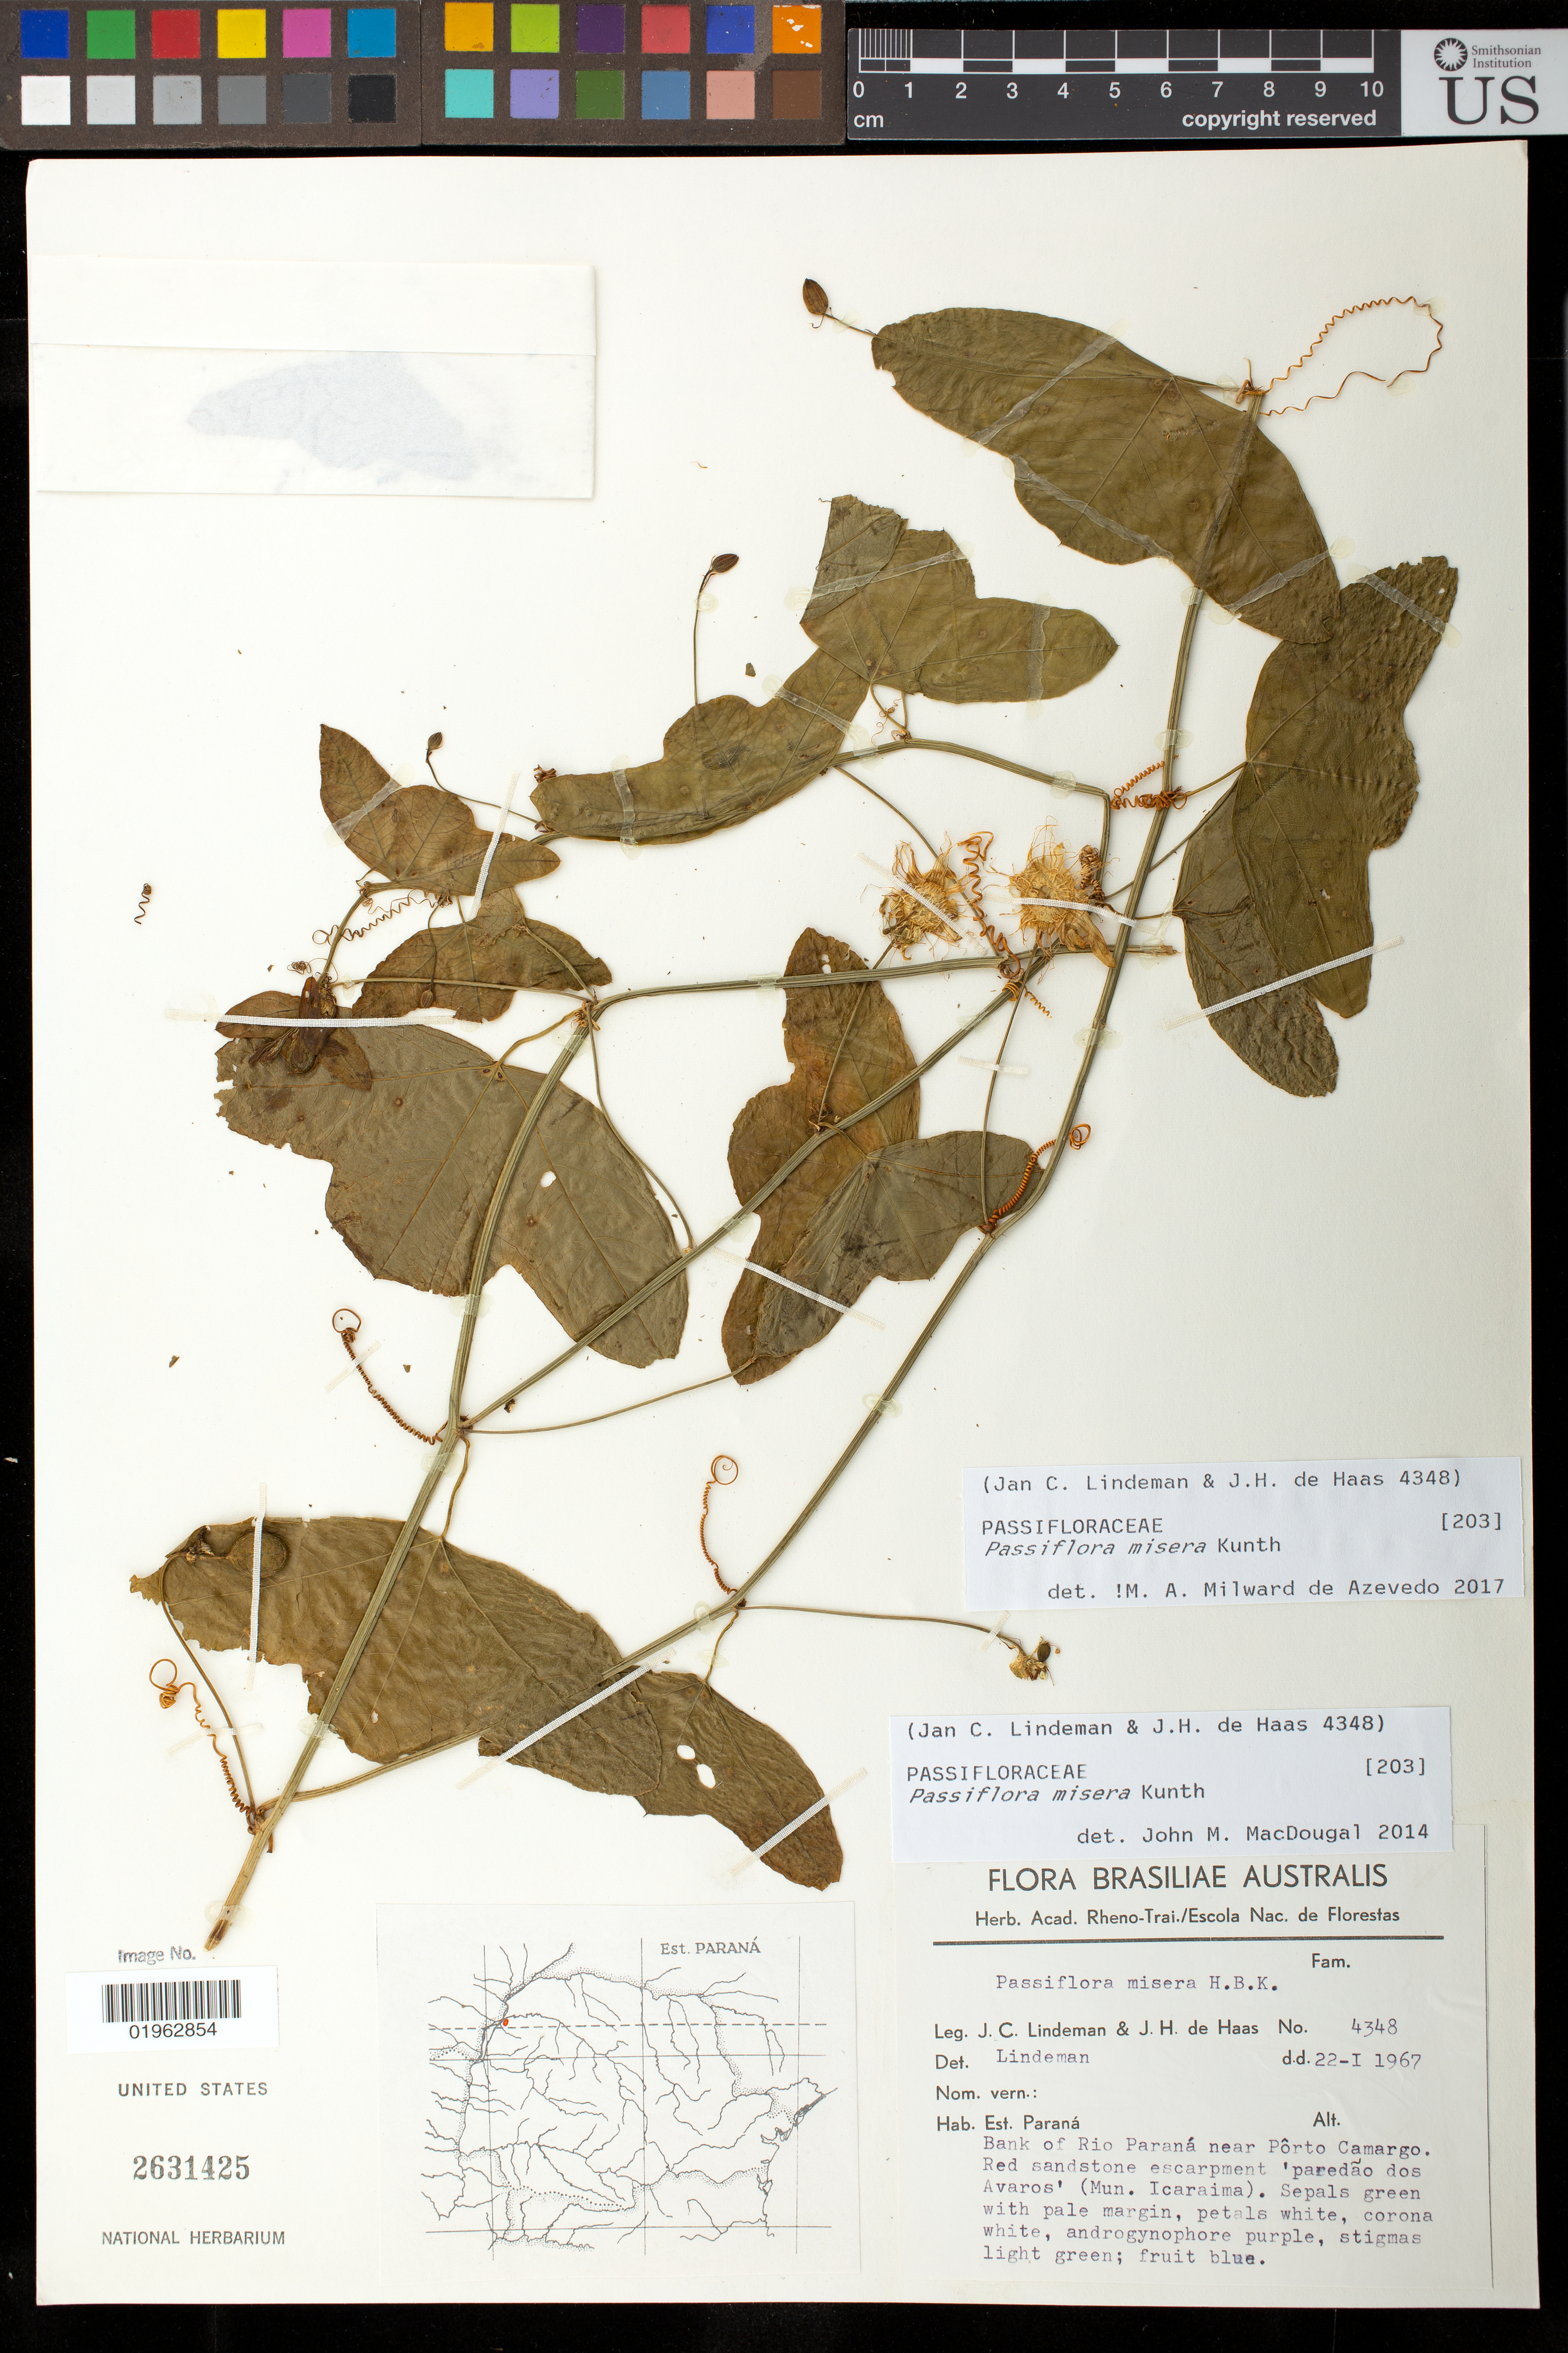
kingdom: Plantae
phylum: Tracheophyta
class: Magnoliopsida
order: Malpighiales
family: Passifloraceae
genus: Passiflora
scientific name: Passiflora misera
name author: Kunth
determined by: Azevedo, M. A. Milward de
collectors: J. C. Lindeman & J. H. Haas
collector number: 4248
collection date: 1967-01-22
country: Brazil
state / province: Paraná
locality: Bank of Rio Paraná near Pôrto Camargo. Red sandstone escarpment 'paredao dos Avaros' (Mun. Icaraima).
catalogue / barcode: US 2631425